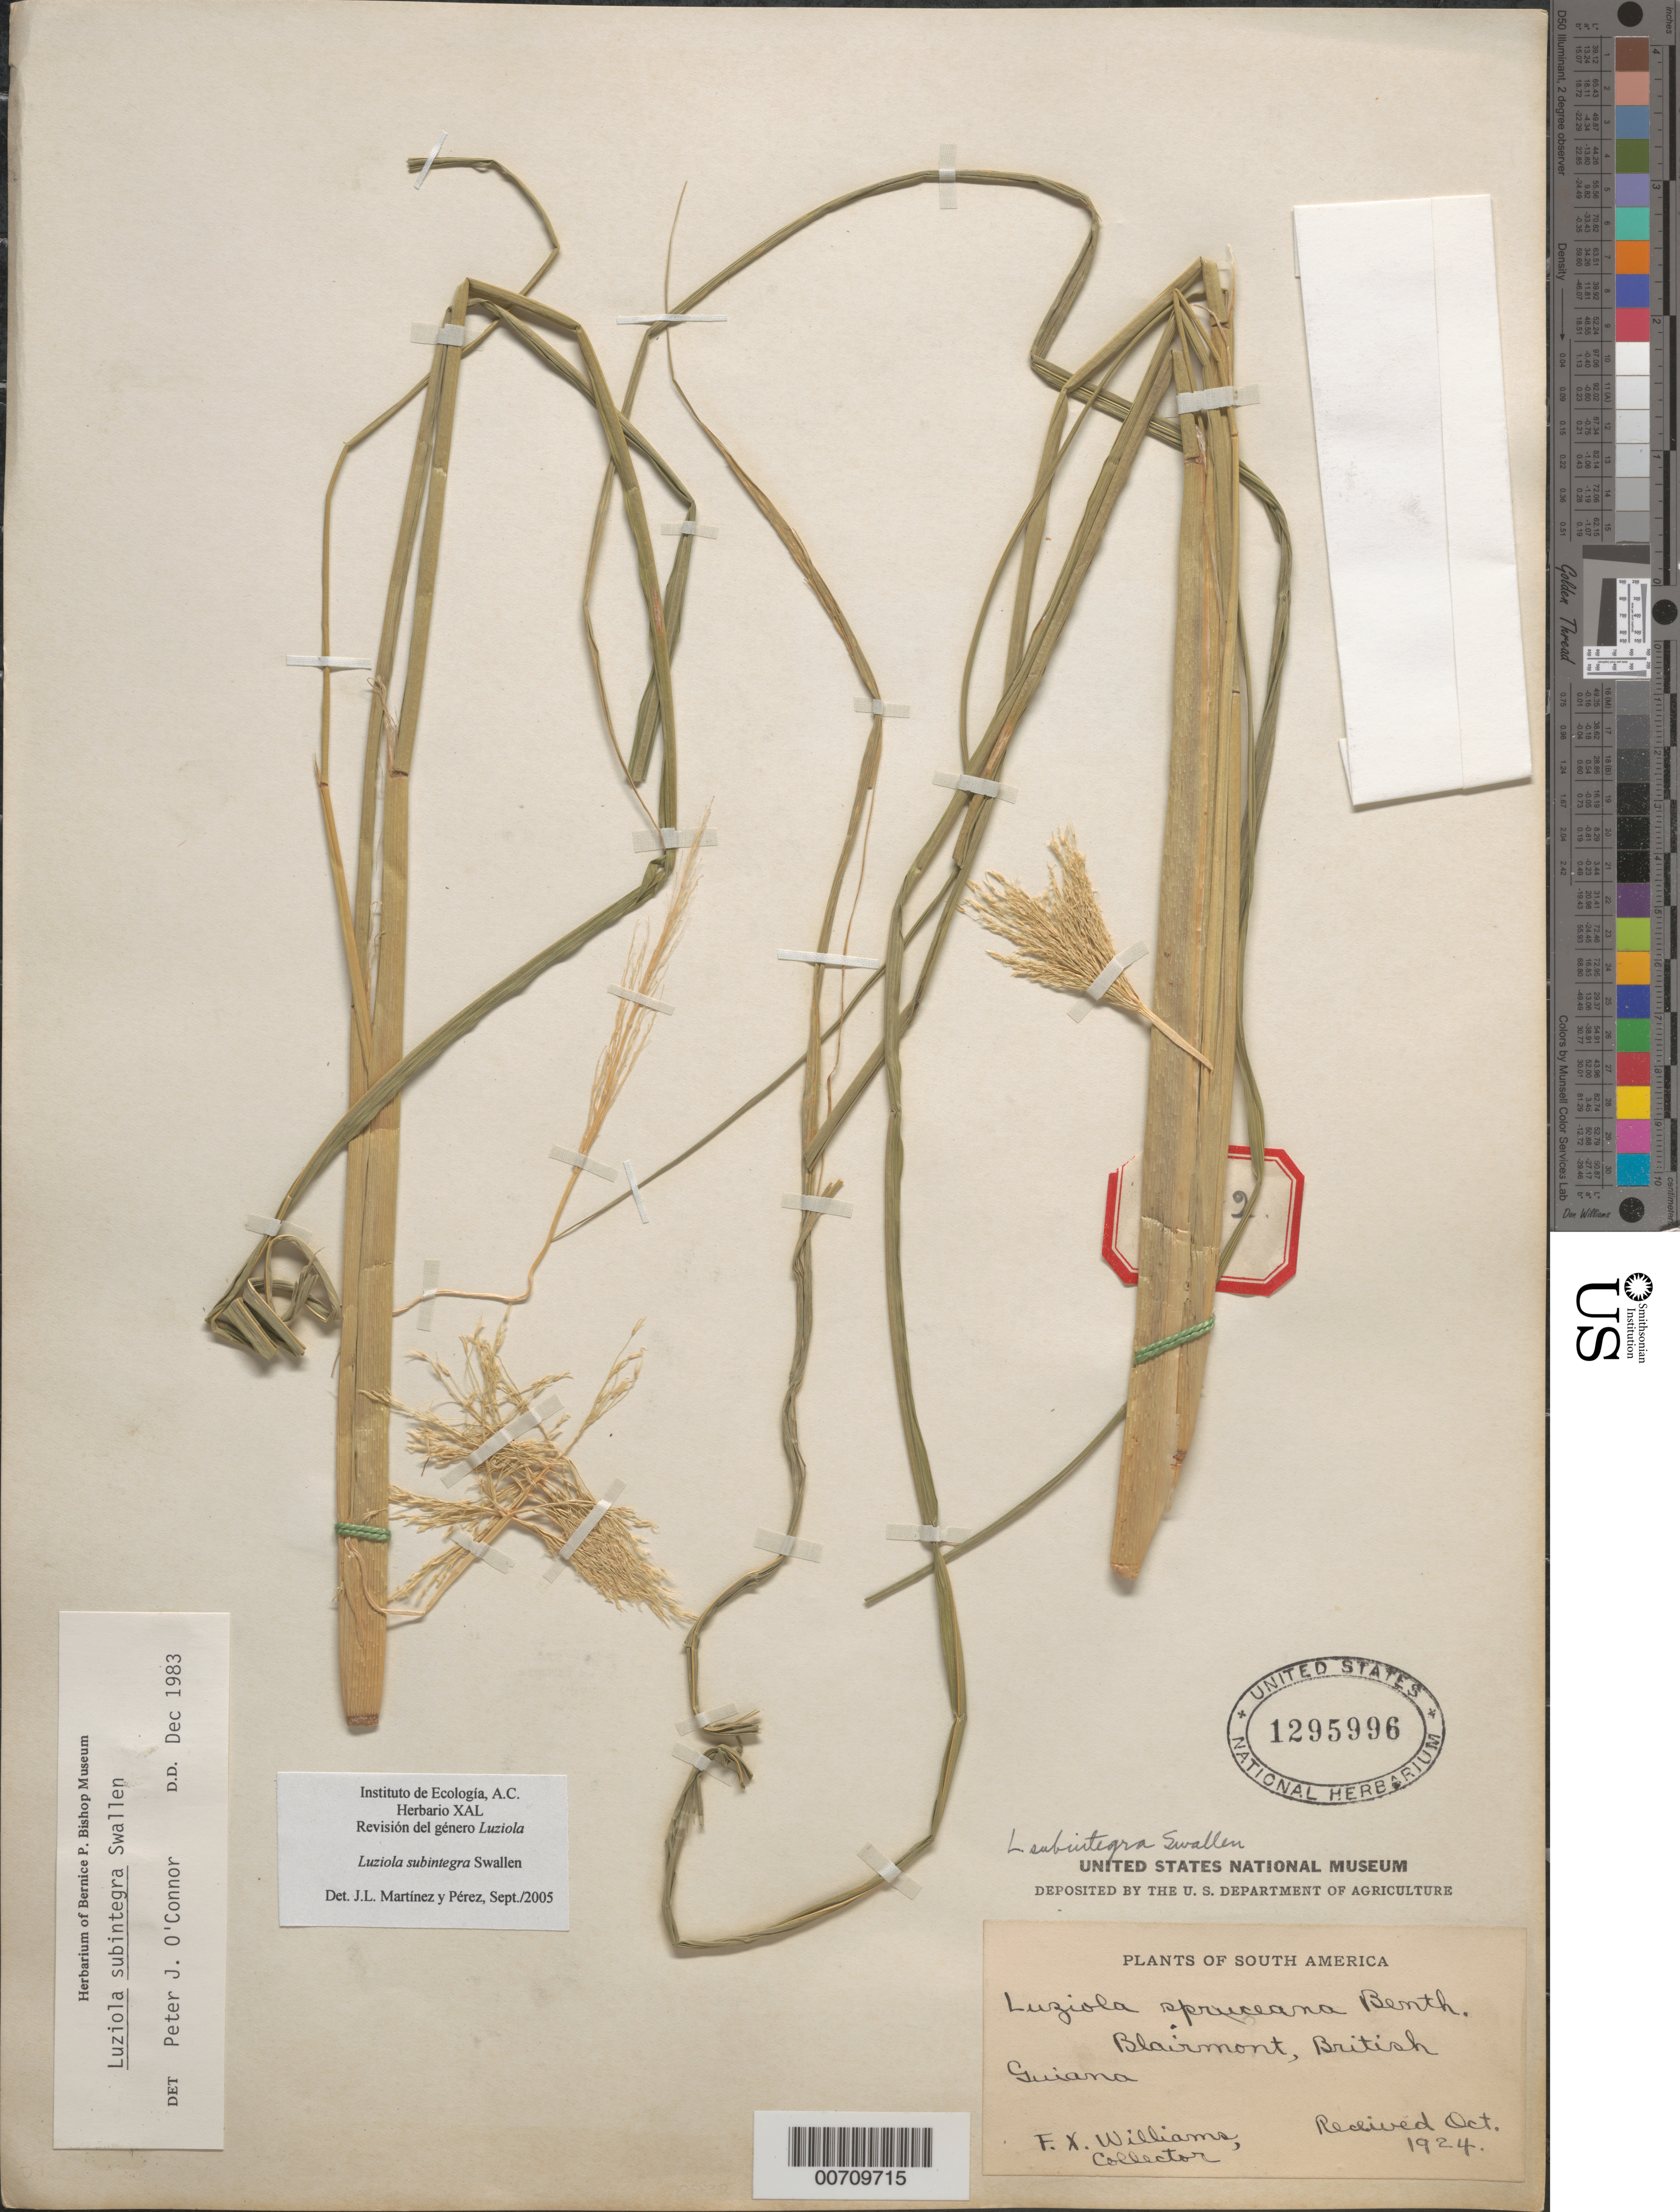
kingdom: Plantae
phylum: Tracheophyta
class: Liliopsida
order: Poales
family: Poaceae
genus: Luziola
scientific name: Luziola subintegra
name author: Swallen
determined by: O'Connor, P. J.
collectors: F. Williams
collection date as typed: Oct-24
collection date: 1924-10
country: Guyana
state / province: Mahaica-Berbice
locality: Blairmont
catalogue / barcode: US 1295996